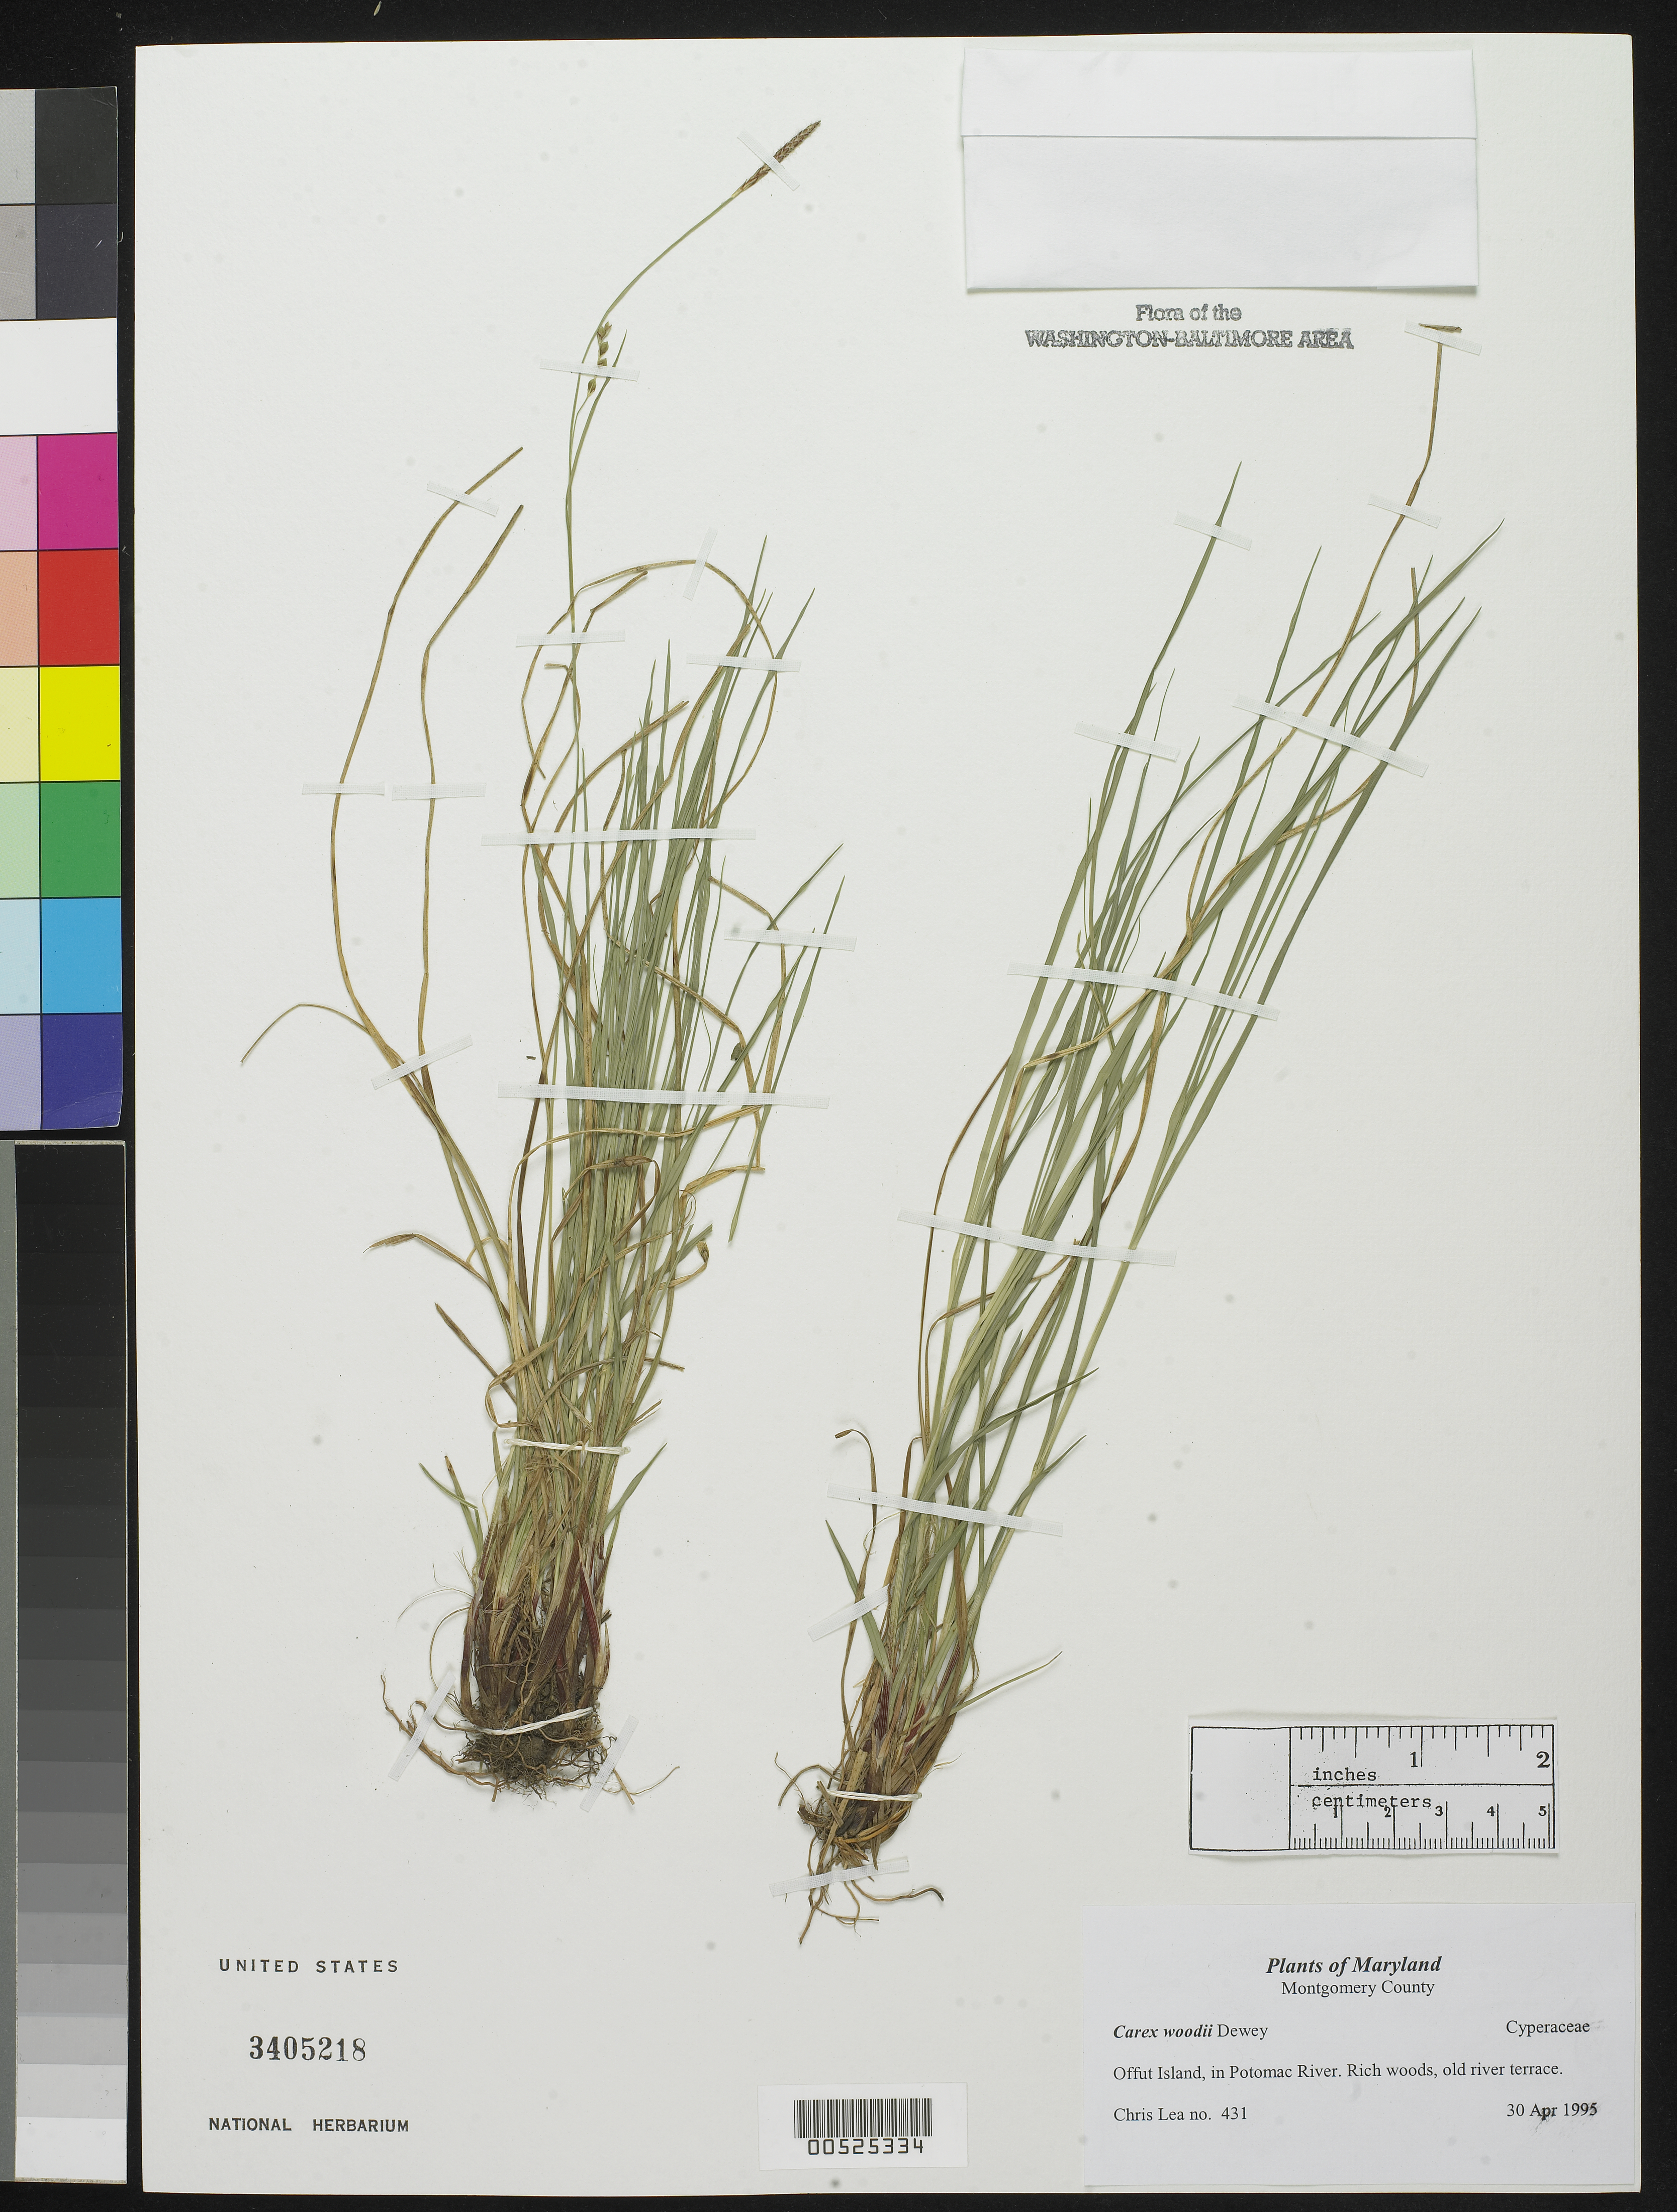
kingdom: Plantae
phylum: Tracheophyta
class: Liliopsida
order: Poales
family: Cyperaceae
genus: Carex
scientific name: Carex woodii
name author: Dewey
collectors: C. Lea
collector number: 431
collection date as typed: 30 Apr 1995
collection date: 1995-04-30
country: United States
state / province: Maryland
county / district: Montgomery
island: Offut Island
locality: Offut Island, in Potomac River.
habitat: Rich woods, old river terrace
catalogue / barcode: US 3405218